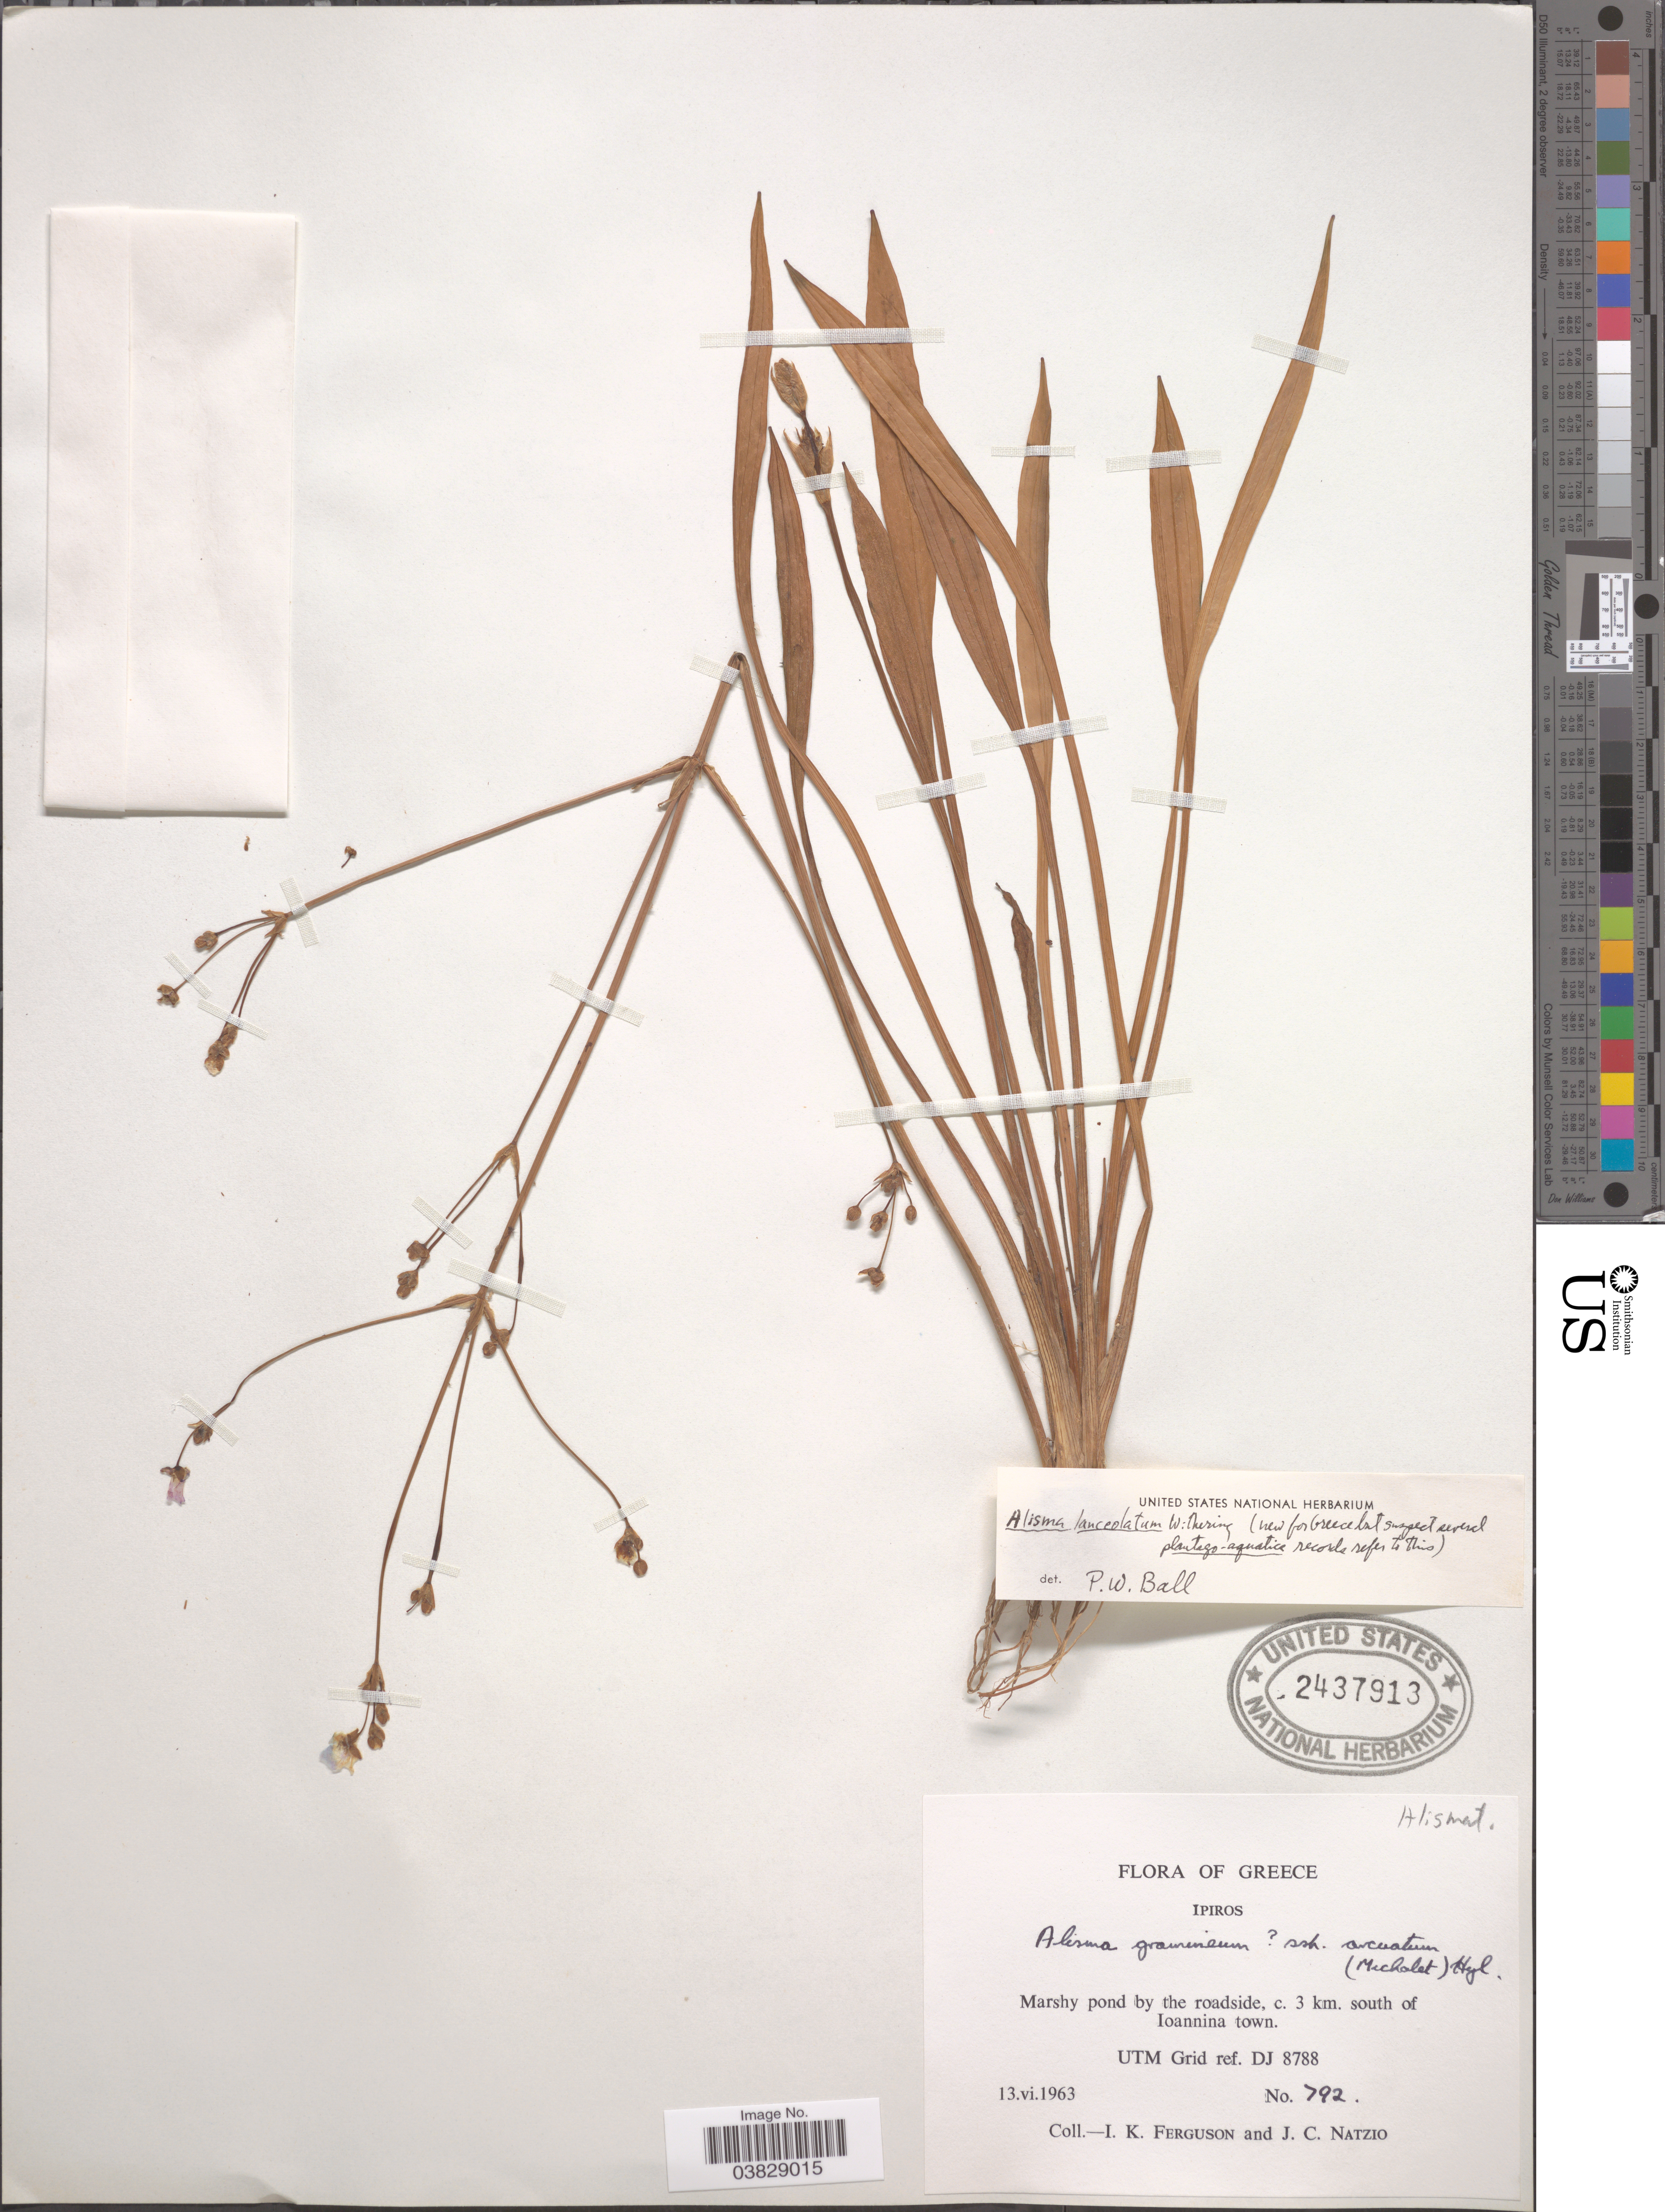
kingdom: Plantae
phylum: Tracheophyta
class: Liliopsida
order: Alismatales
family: Alismataceae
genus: Alisma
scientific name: Alisma lanceolatum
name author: With.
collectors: I. K. Ferguson & J. Natzio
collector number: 792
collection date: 1963-06-13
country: Greece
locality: Ipiros. Marshy pond by the roadside, c. 3 km. south of Ioannina town. UTM Grid ref. DJ 8788.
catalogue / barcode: US 2437913